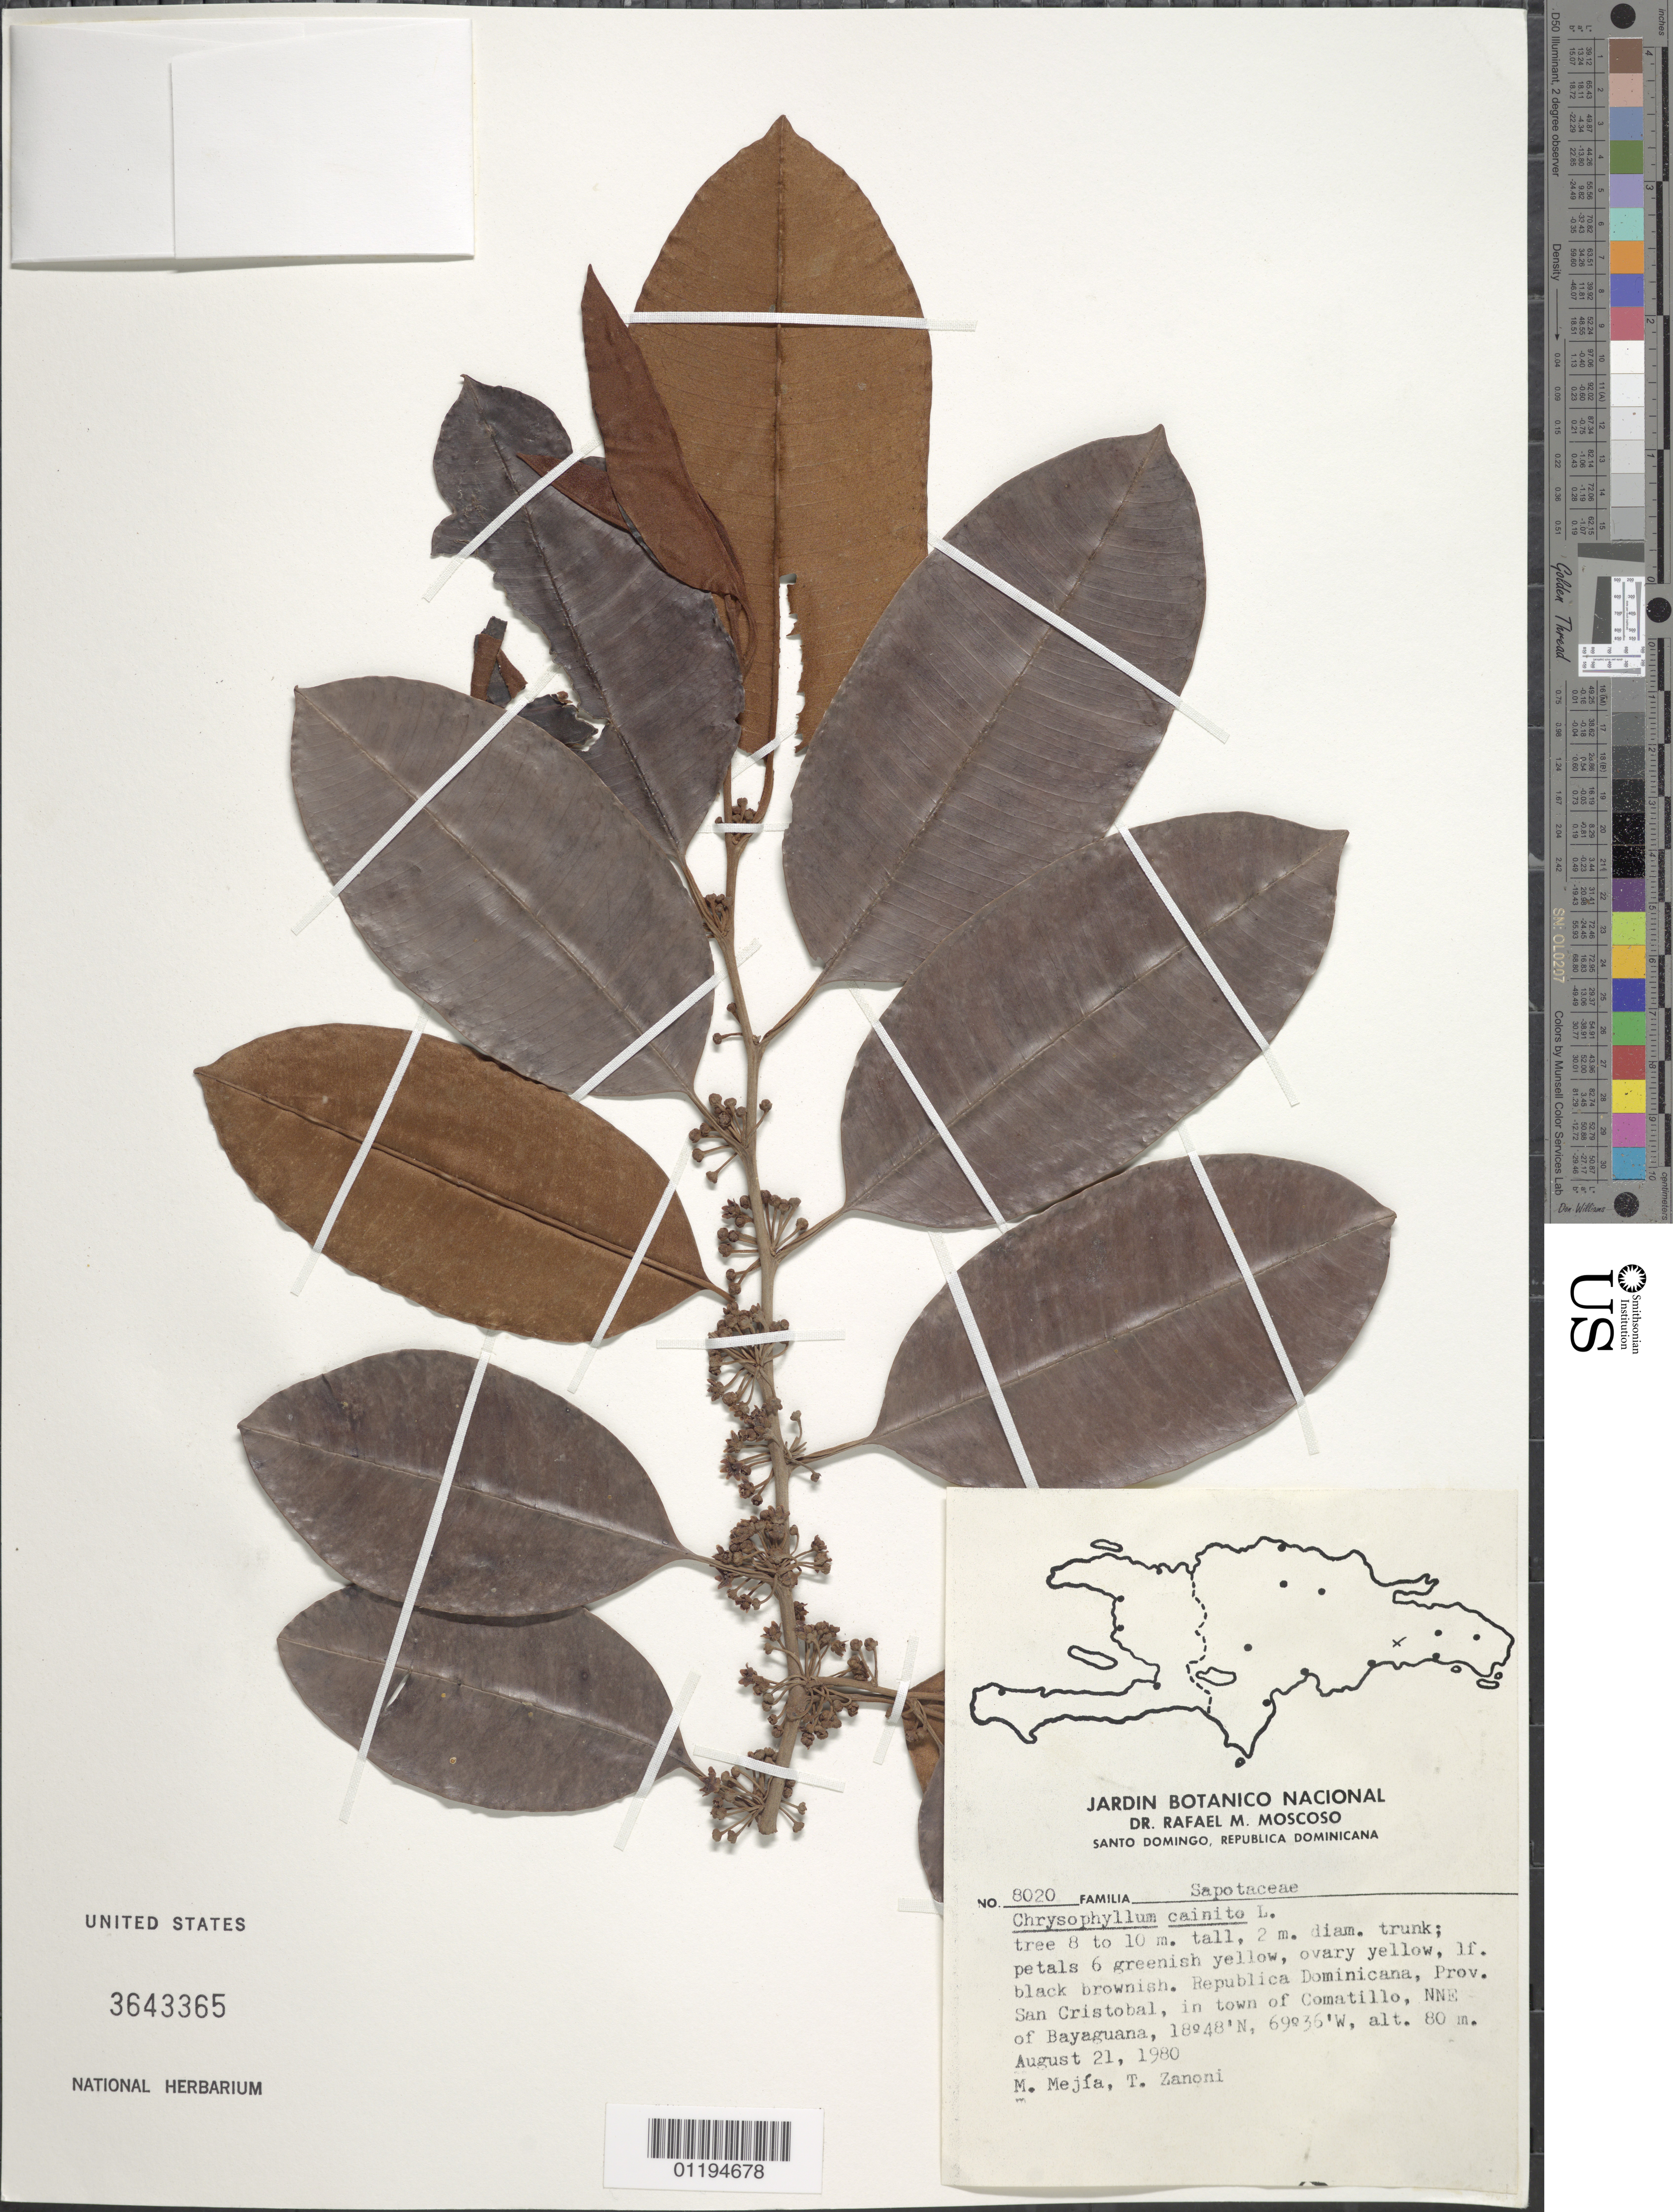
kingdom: Plantae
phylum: Tracheophyta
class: Magnoliopsida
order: Ericales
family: Sapotaceae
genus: Chrysophyllum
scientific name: Chrysophyllum cainito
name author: L.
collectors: M. Mejia & T. A. Zanoni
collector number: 8020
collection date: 1980-08-21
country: Dominican Republic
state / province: San Cristóbal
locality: NNE of Bayaguana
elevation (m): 80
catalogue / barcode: US 3643365